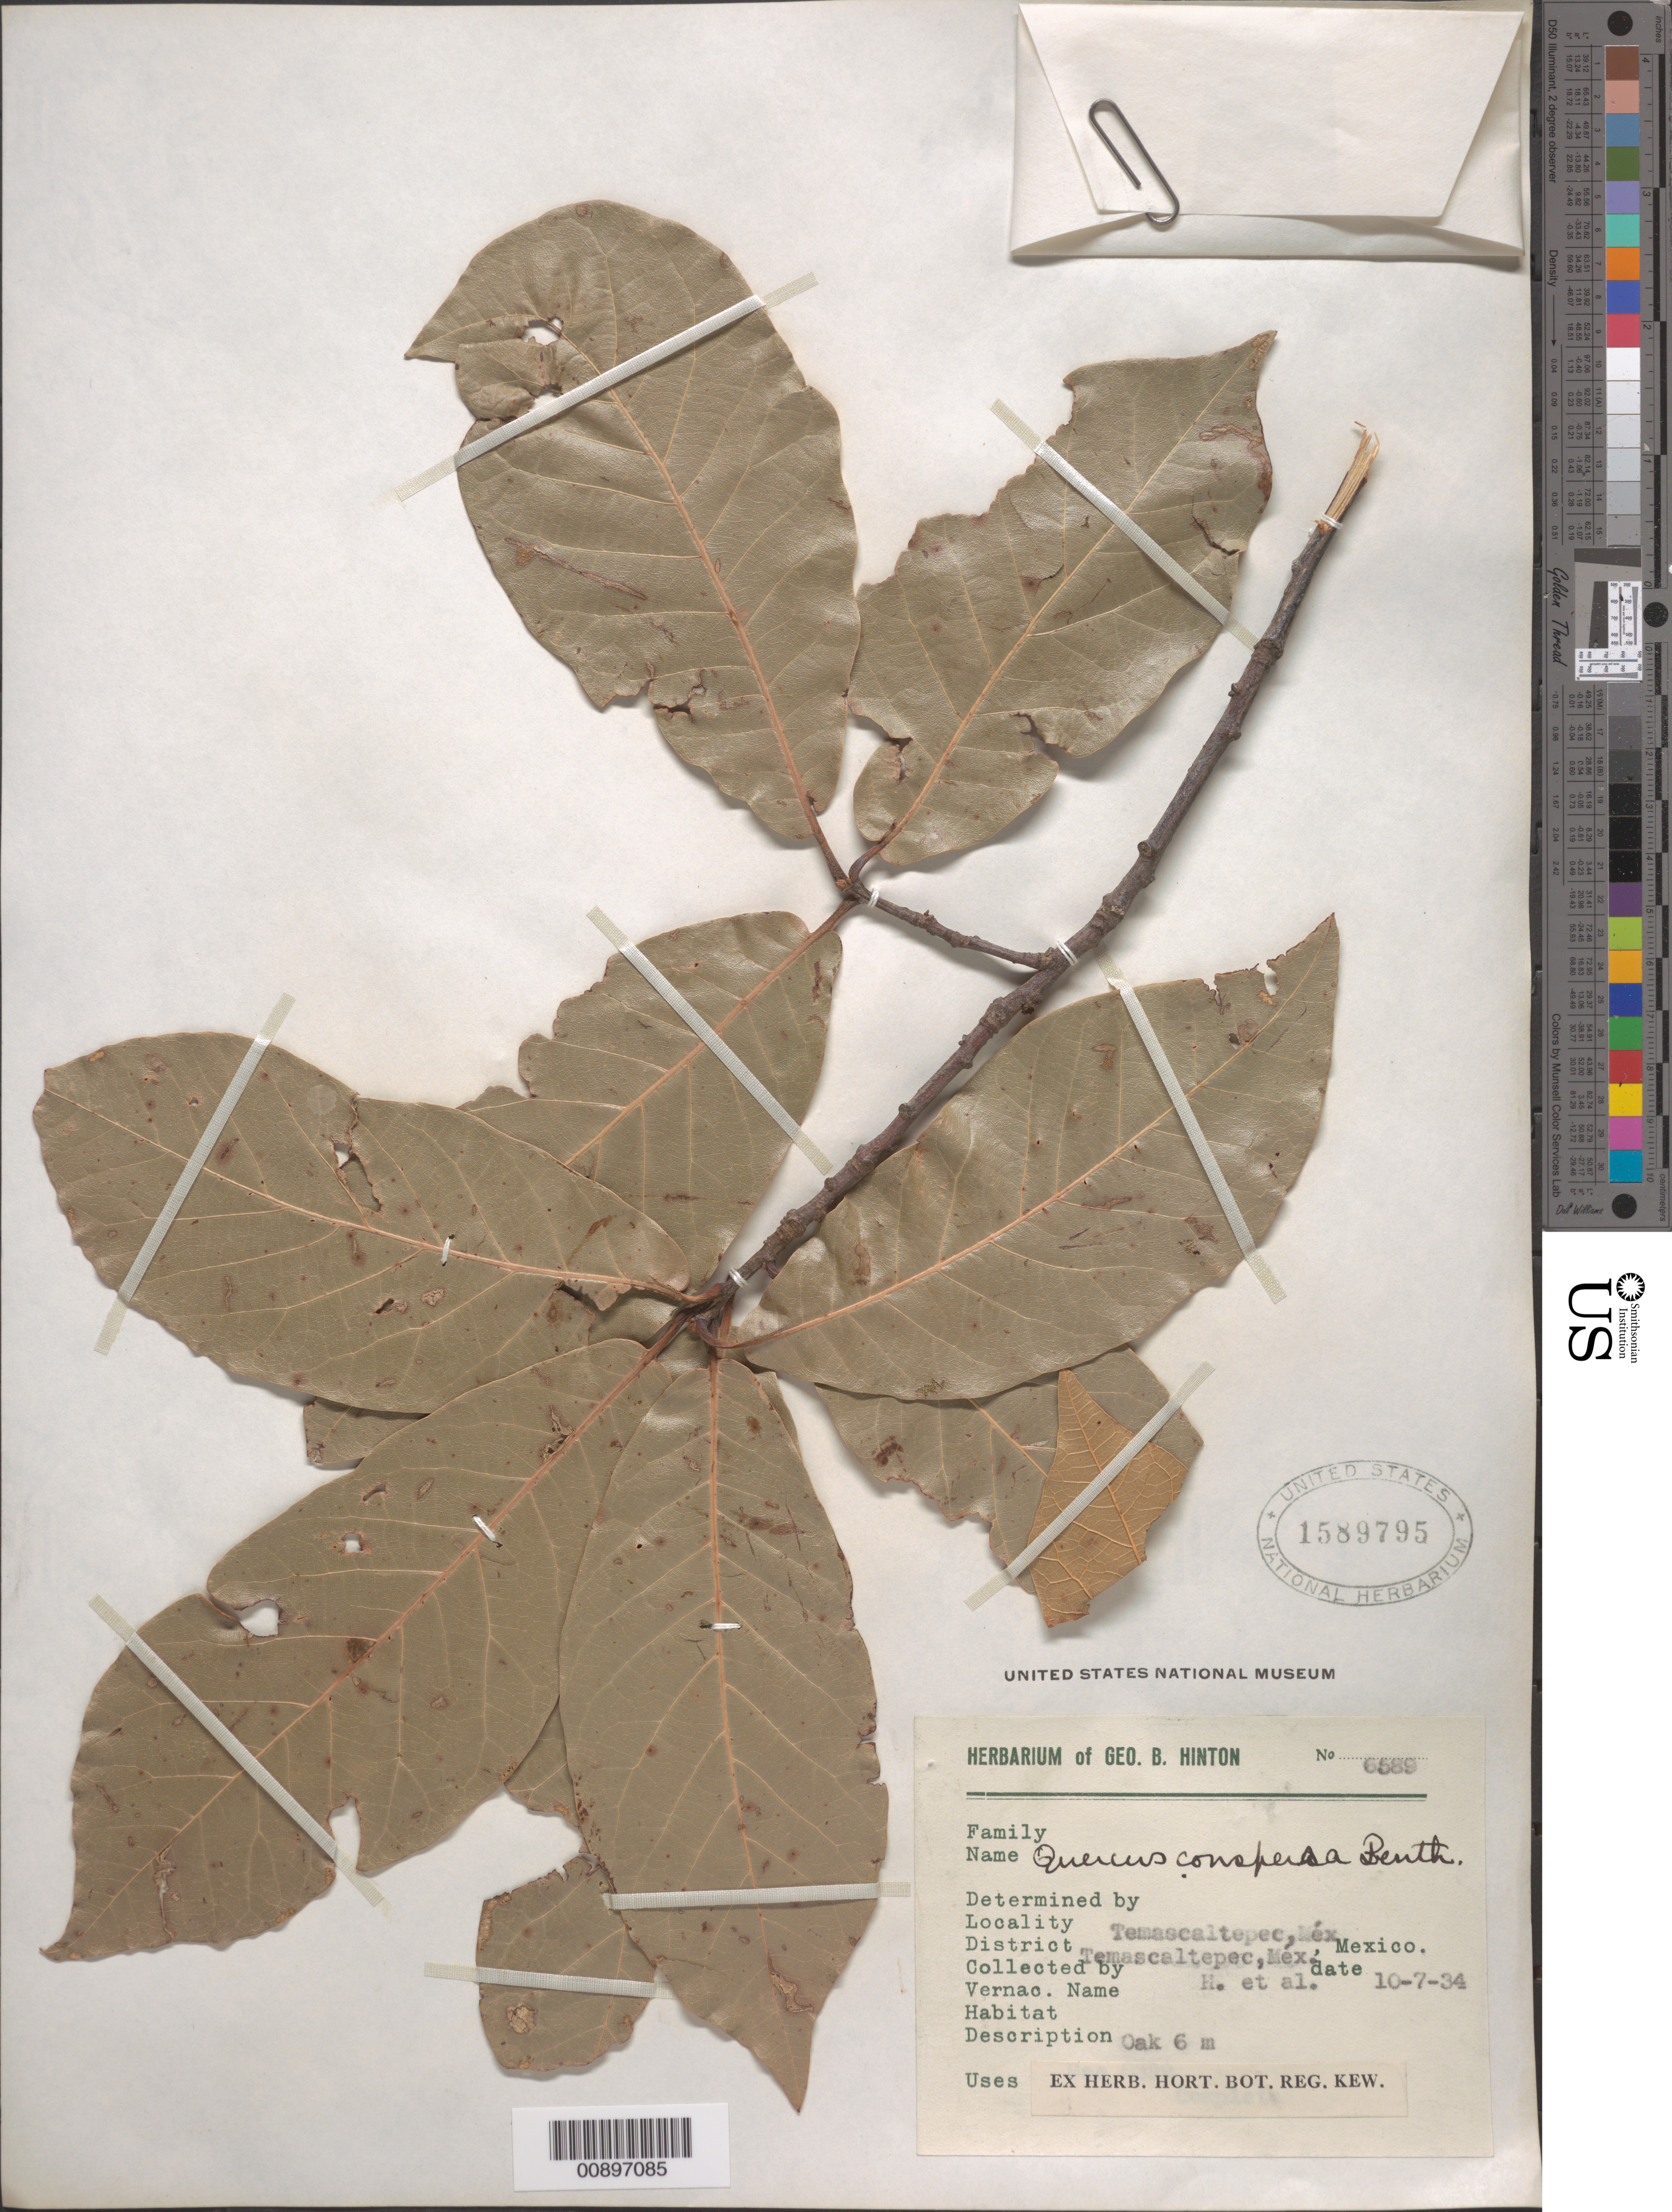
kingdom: Plantae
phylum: Tracheophyta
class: Magnoliopsida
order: Fagales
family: Fagaceae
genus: Quercus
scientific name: Quercus conspersa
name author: Benth.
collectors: G. B. Hinton & et al.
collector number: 6589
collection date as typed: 07 Oct 1934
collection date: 1934-10-07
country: Mexico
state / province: México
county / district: Temascaltepec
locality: Temascaltepec, District Temascaltepec, México.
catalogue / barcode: US 1589795